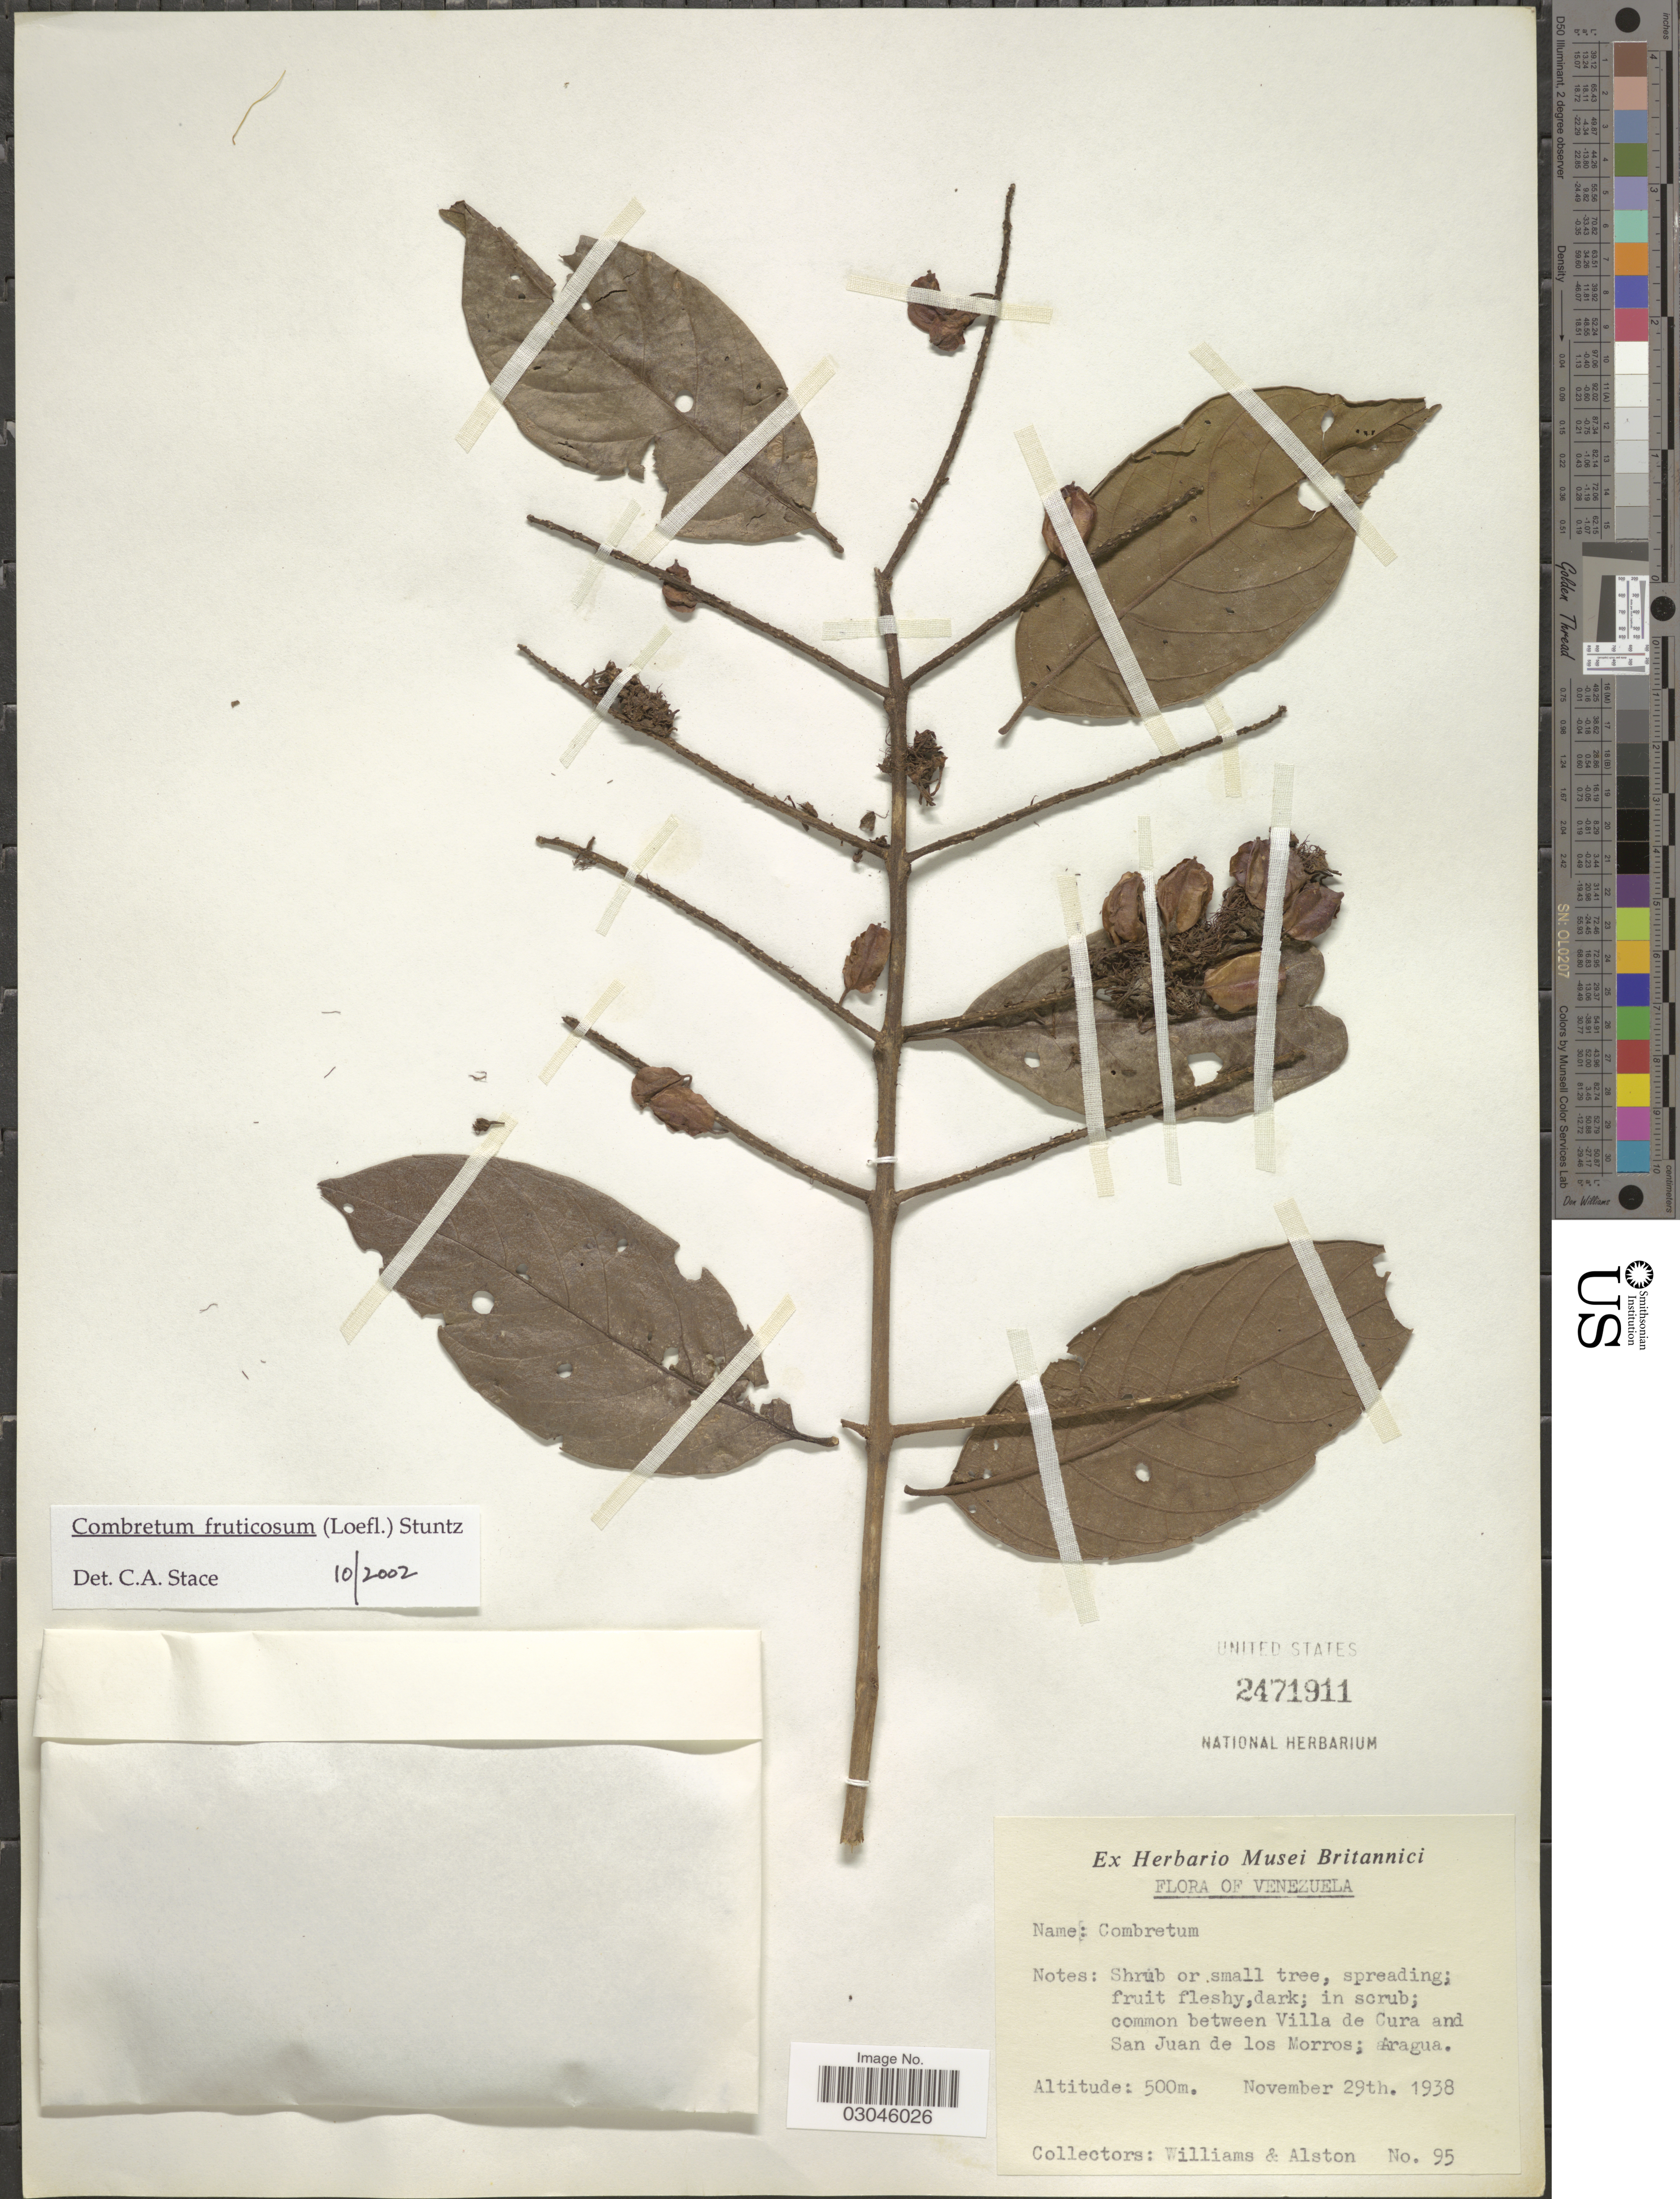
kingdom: Plantae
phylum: Tracheophyta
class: Magnoliopsida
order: Myrtales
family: Combretaceae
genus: Combretum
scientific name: Combretum fruticosum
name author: (Loefl.) Stuntz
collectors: -- Williams & Alston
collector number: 95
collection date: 1938-11-29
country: Venezuela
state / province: Aragua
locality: Between Villa de Cura and San Juan de los Morros.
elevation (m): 500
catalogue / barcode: US 2471911